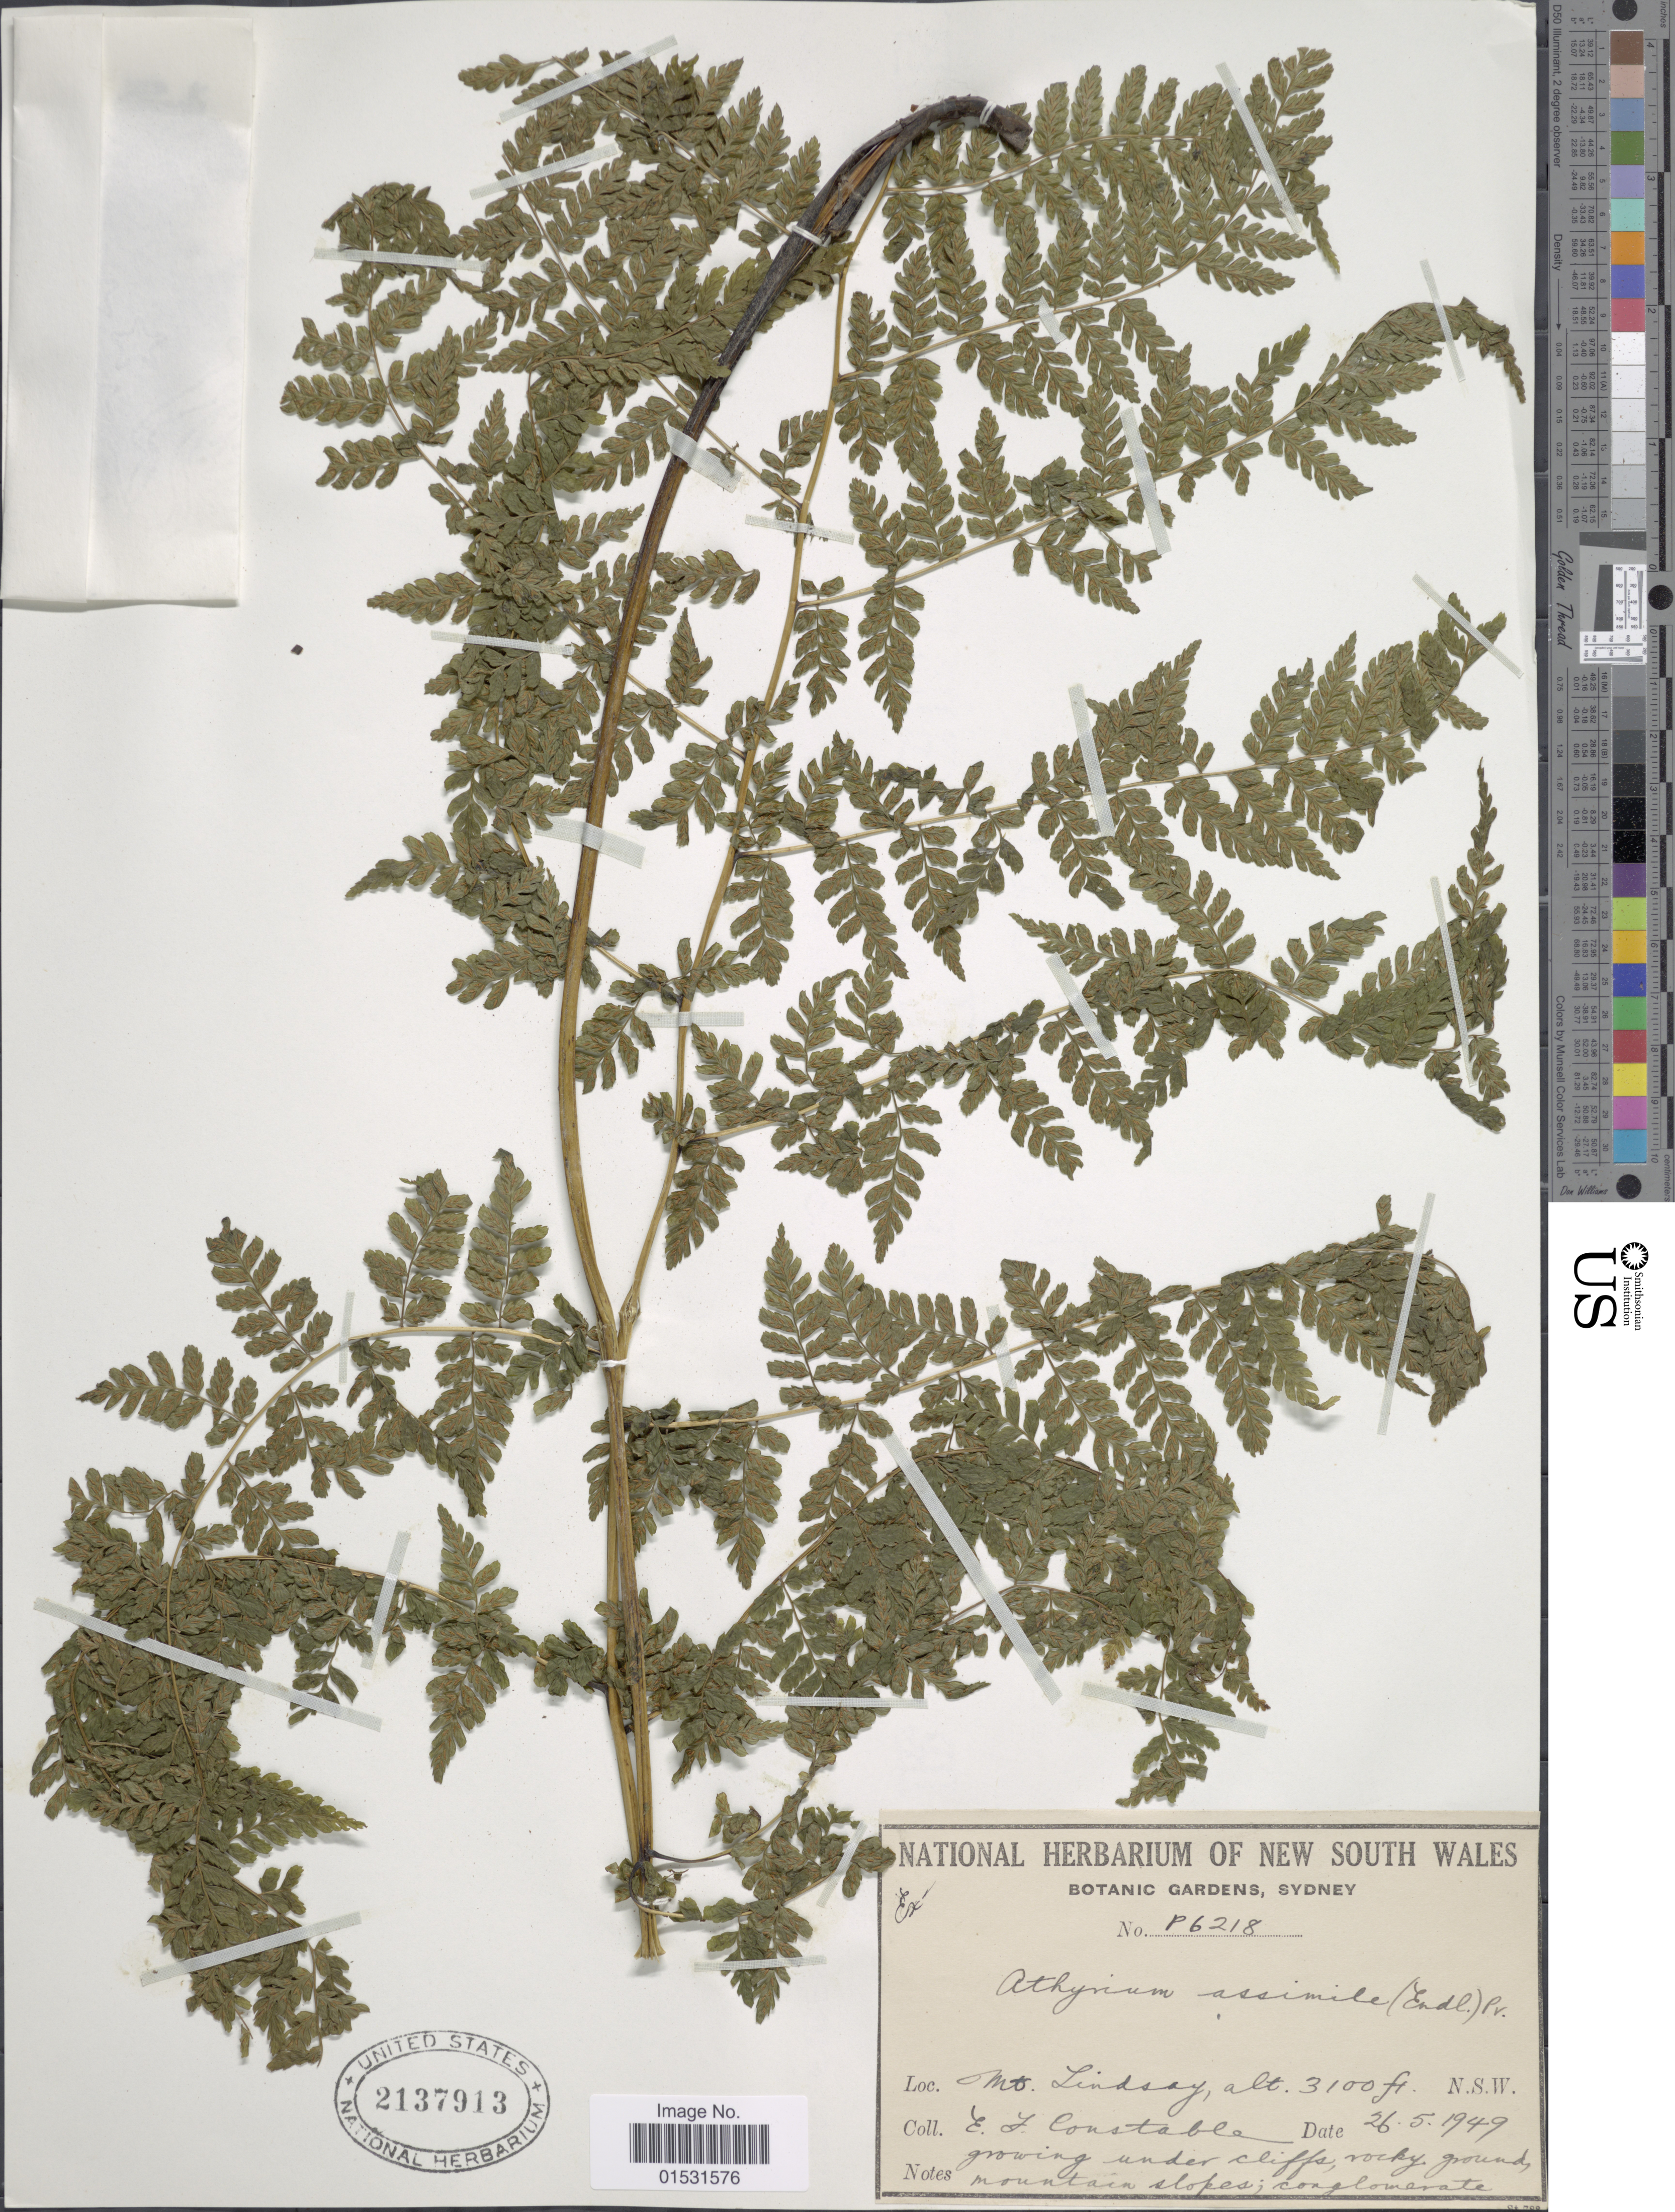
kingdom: Plantae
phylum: Tracheophyta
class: Polypodiopsida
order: Polypodiales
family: Athyriaceae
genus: Athyrium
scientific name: Athyrium assimile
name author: C. Presl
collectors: E. F. Constable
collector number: P6218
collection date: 1949-05-26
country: Australia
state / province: New South Wales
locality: Mt. Lindsay. N.S.W.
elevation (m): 945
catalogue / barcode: US 2137913